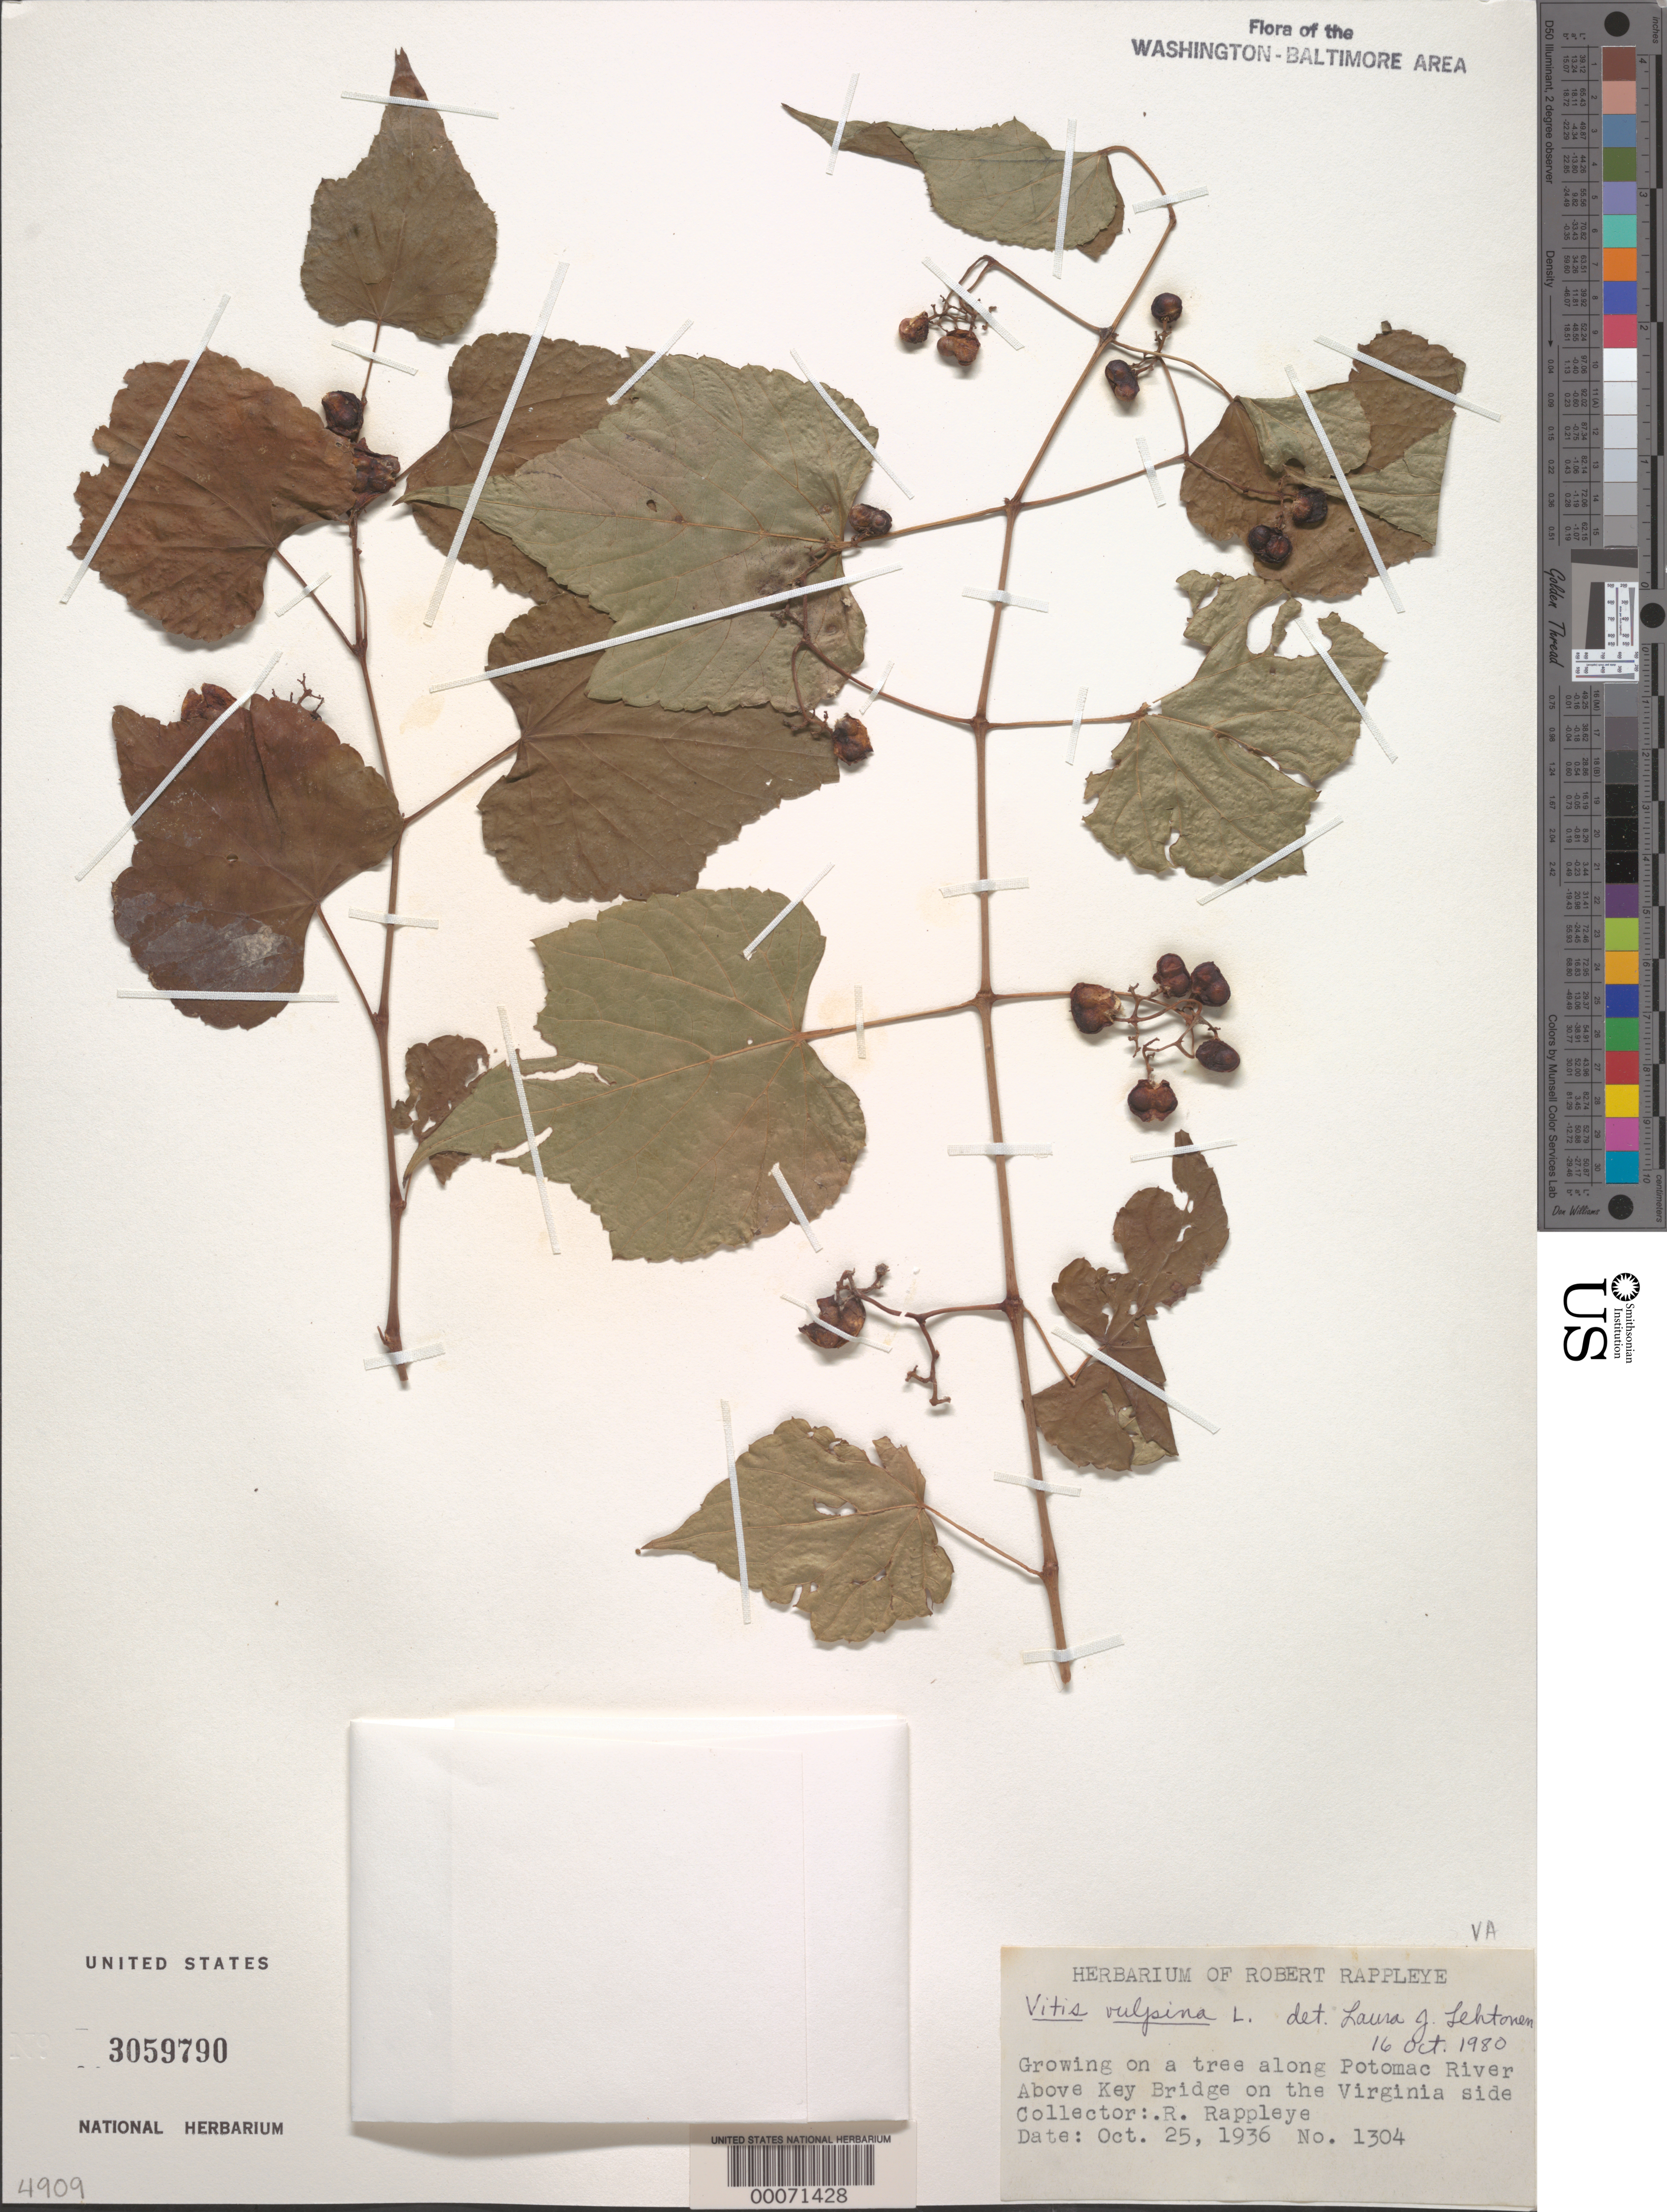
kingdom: Plantae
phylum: Tracheophyta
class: Magnoliopsida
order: Vitales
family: Vitaceae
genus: Vitis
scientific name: Vitis vulpina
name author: L.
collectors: R. Rappleye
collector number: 1304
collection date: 1936-10-25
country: United States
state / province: Virginia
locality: On a tree along Potomac River Above Key Bridge on the Virginia side.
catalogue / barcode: US 3059790